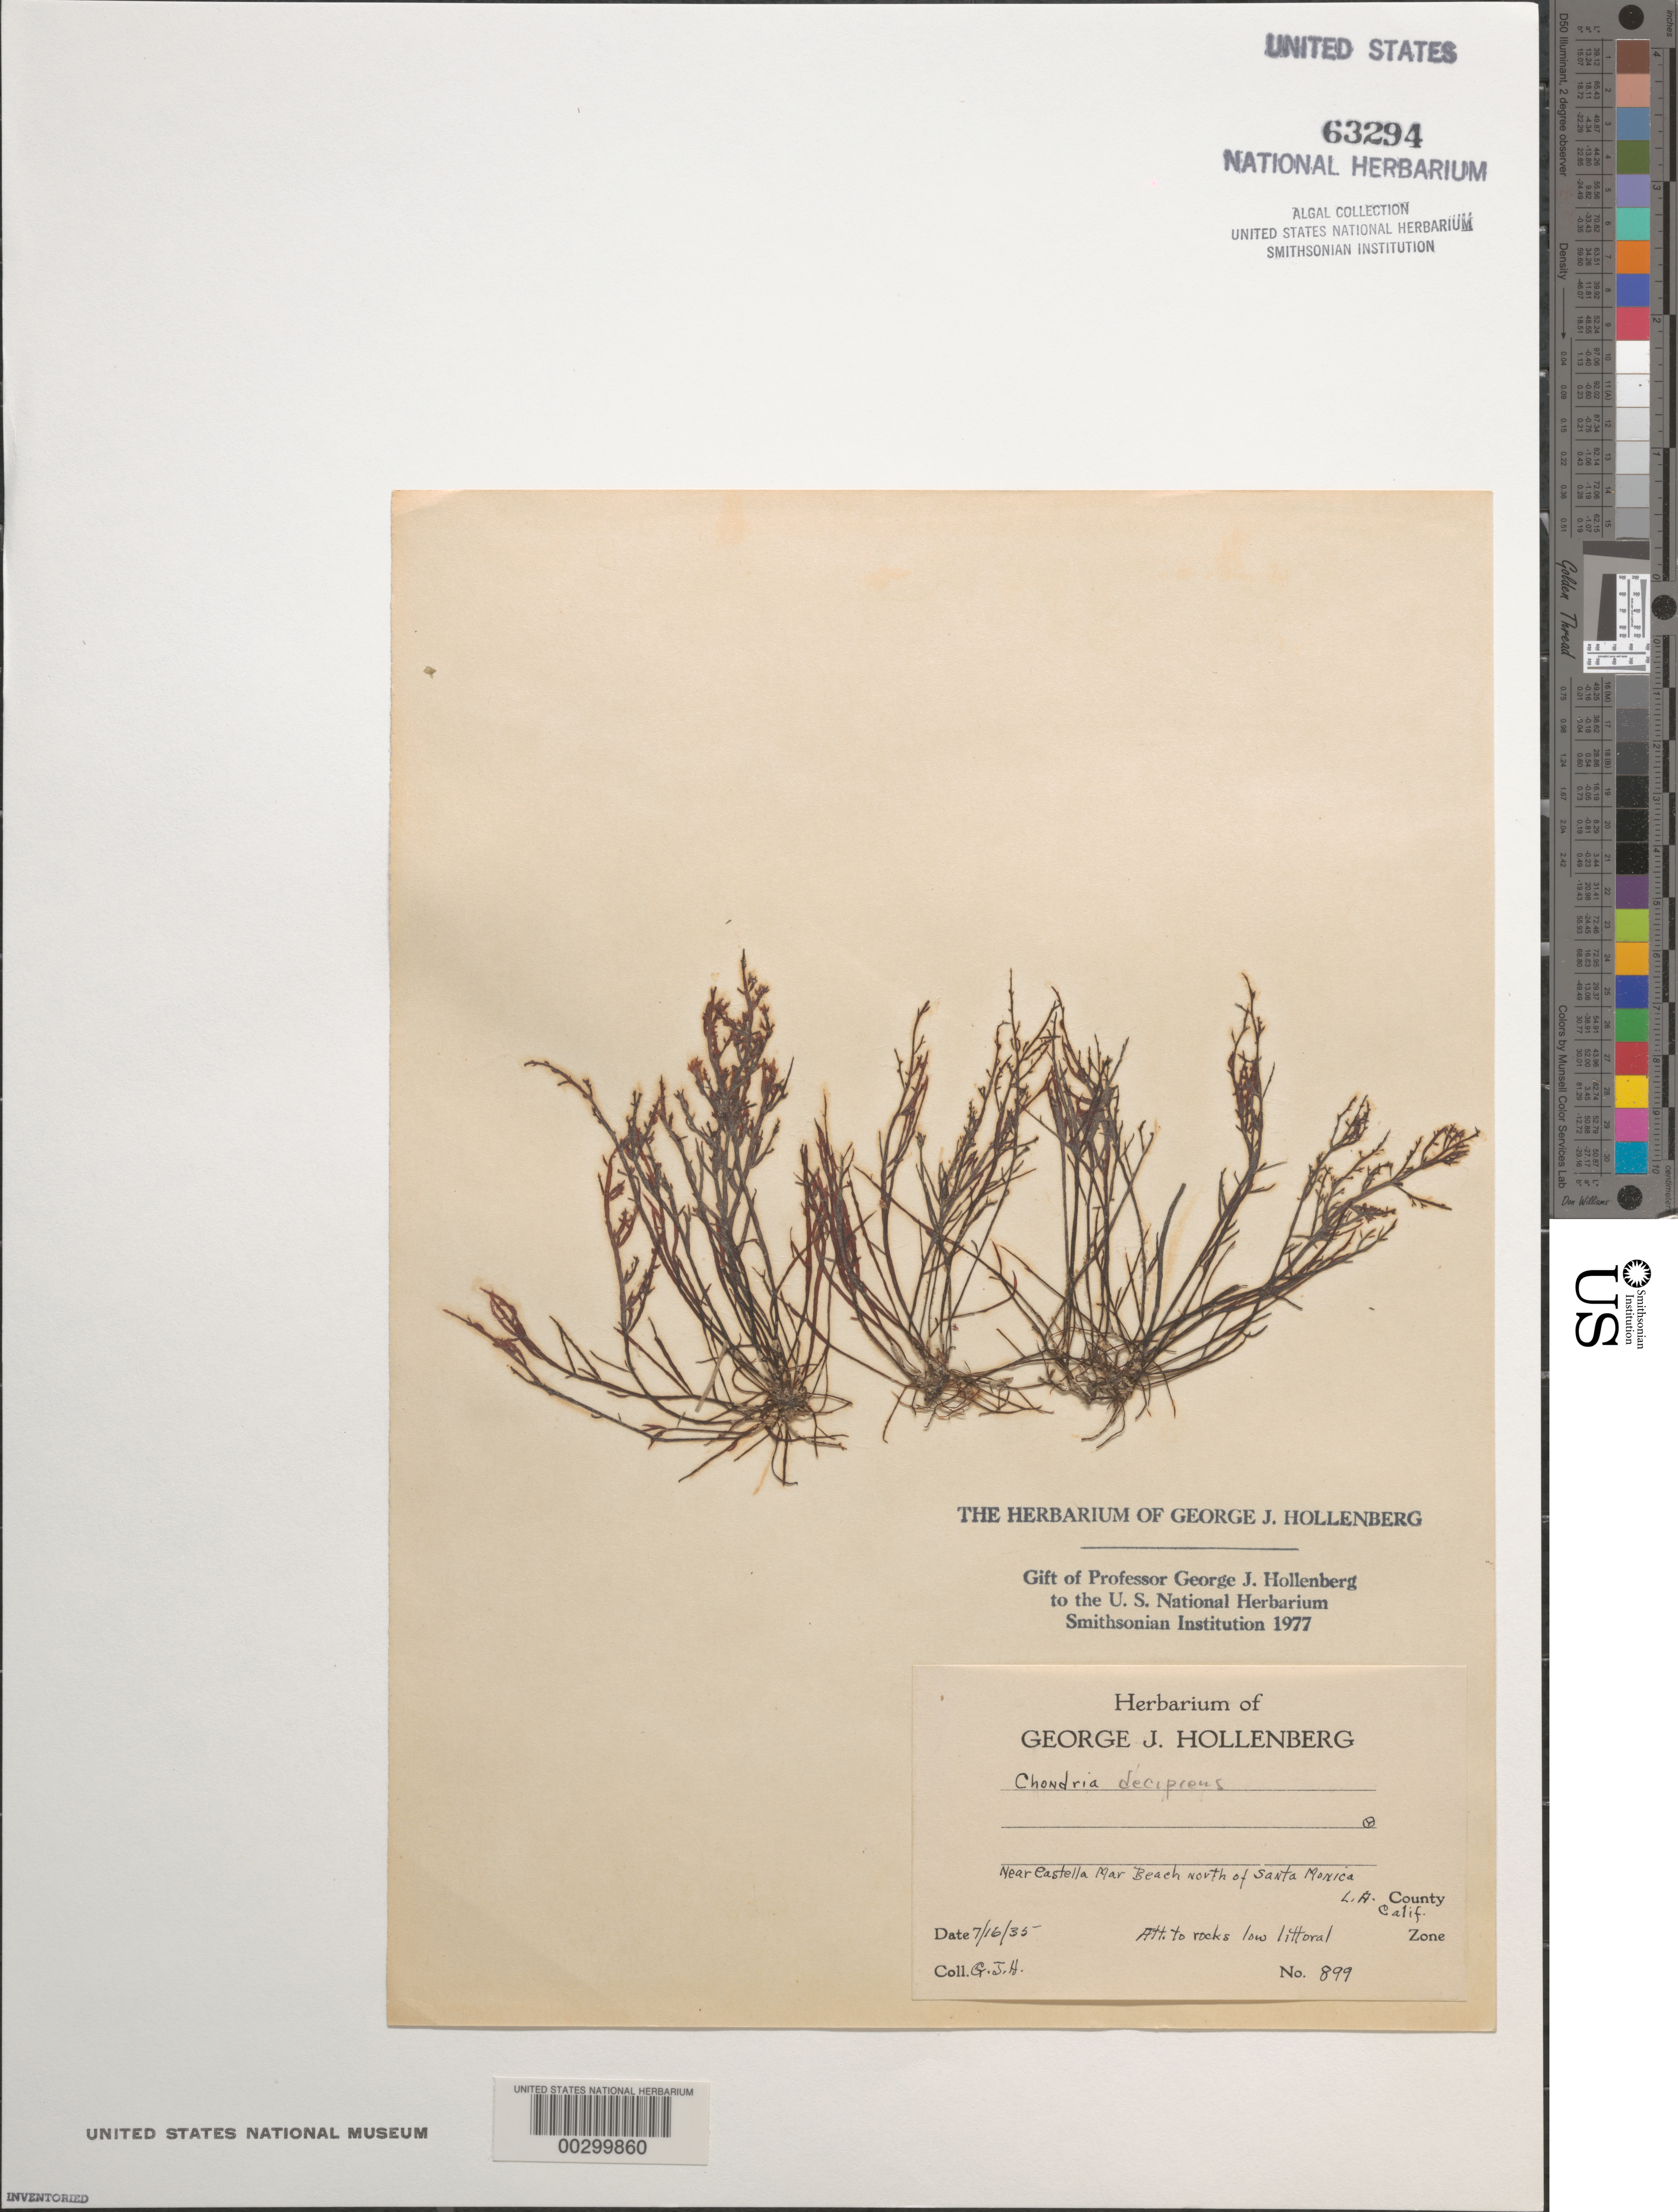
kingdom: Plantae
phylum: Rhodophyta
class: Florideophyceae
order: Ceramiales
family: Rhodomelaceae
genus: Chondria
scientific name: Chondria decipiens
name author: Kylin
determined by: Hollenberg, George J.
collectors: G. Hollenberg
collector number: GJH 899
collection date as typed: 16 Jul 1935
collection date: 1935-07-16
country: United States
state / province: California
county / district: Los Angeles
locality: Near Castle Mar Beach, north of Santa Monica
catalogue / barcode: US 63294